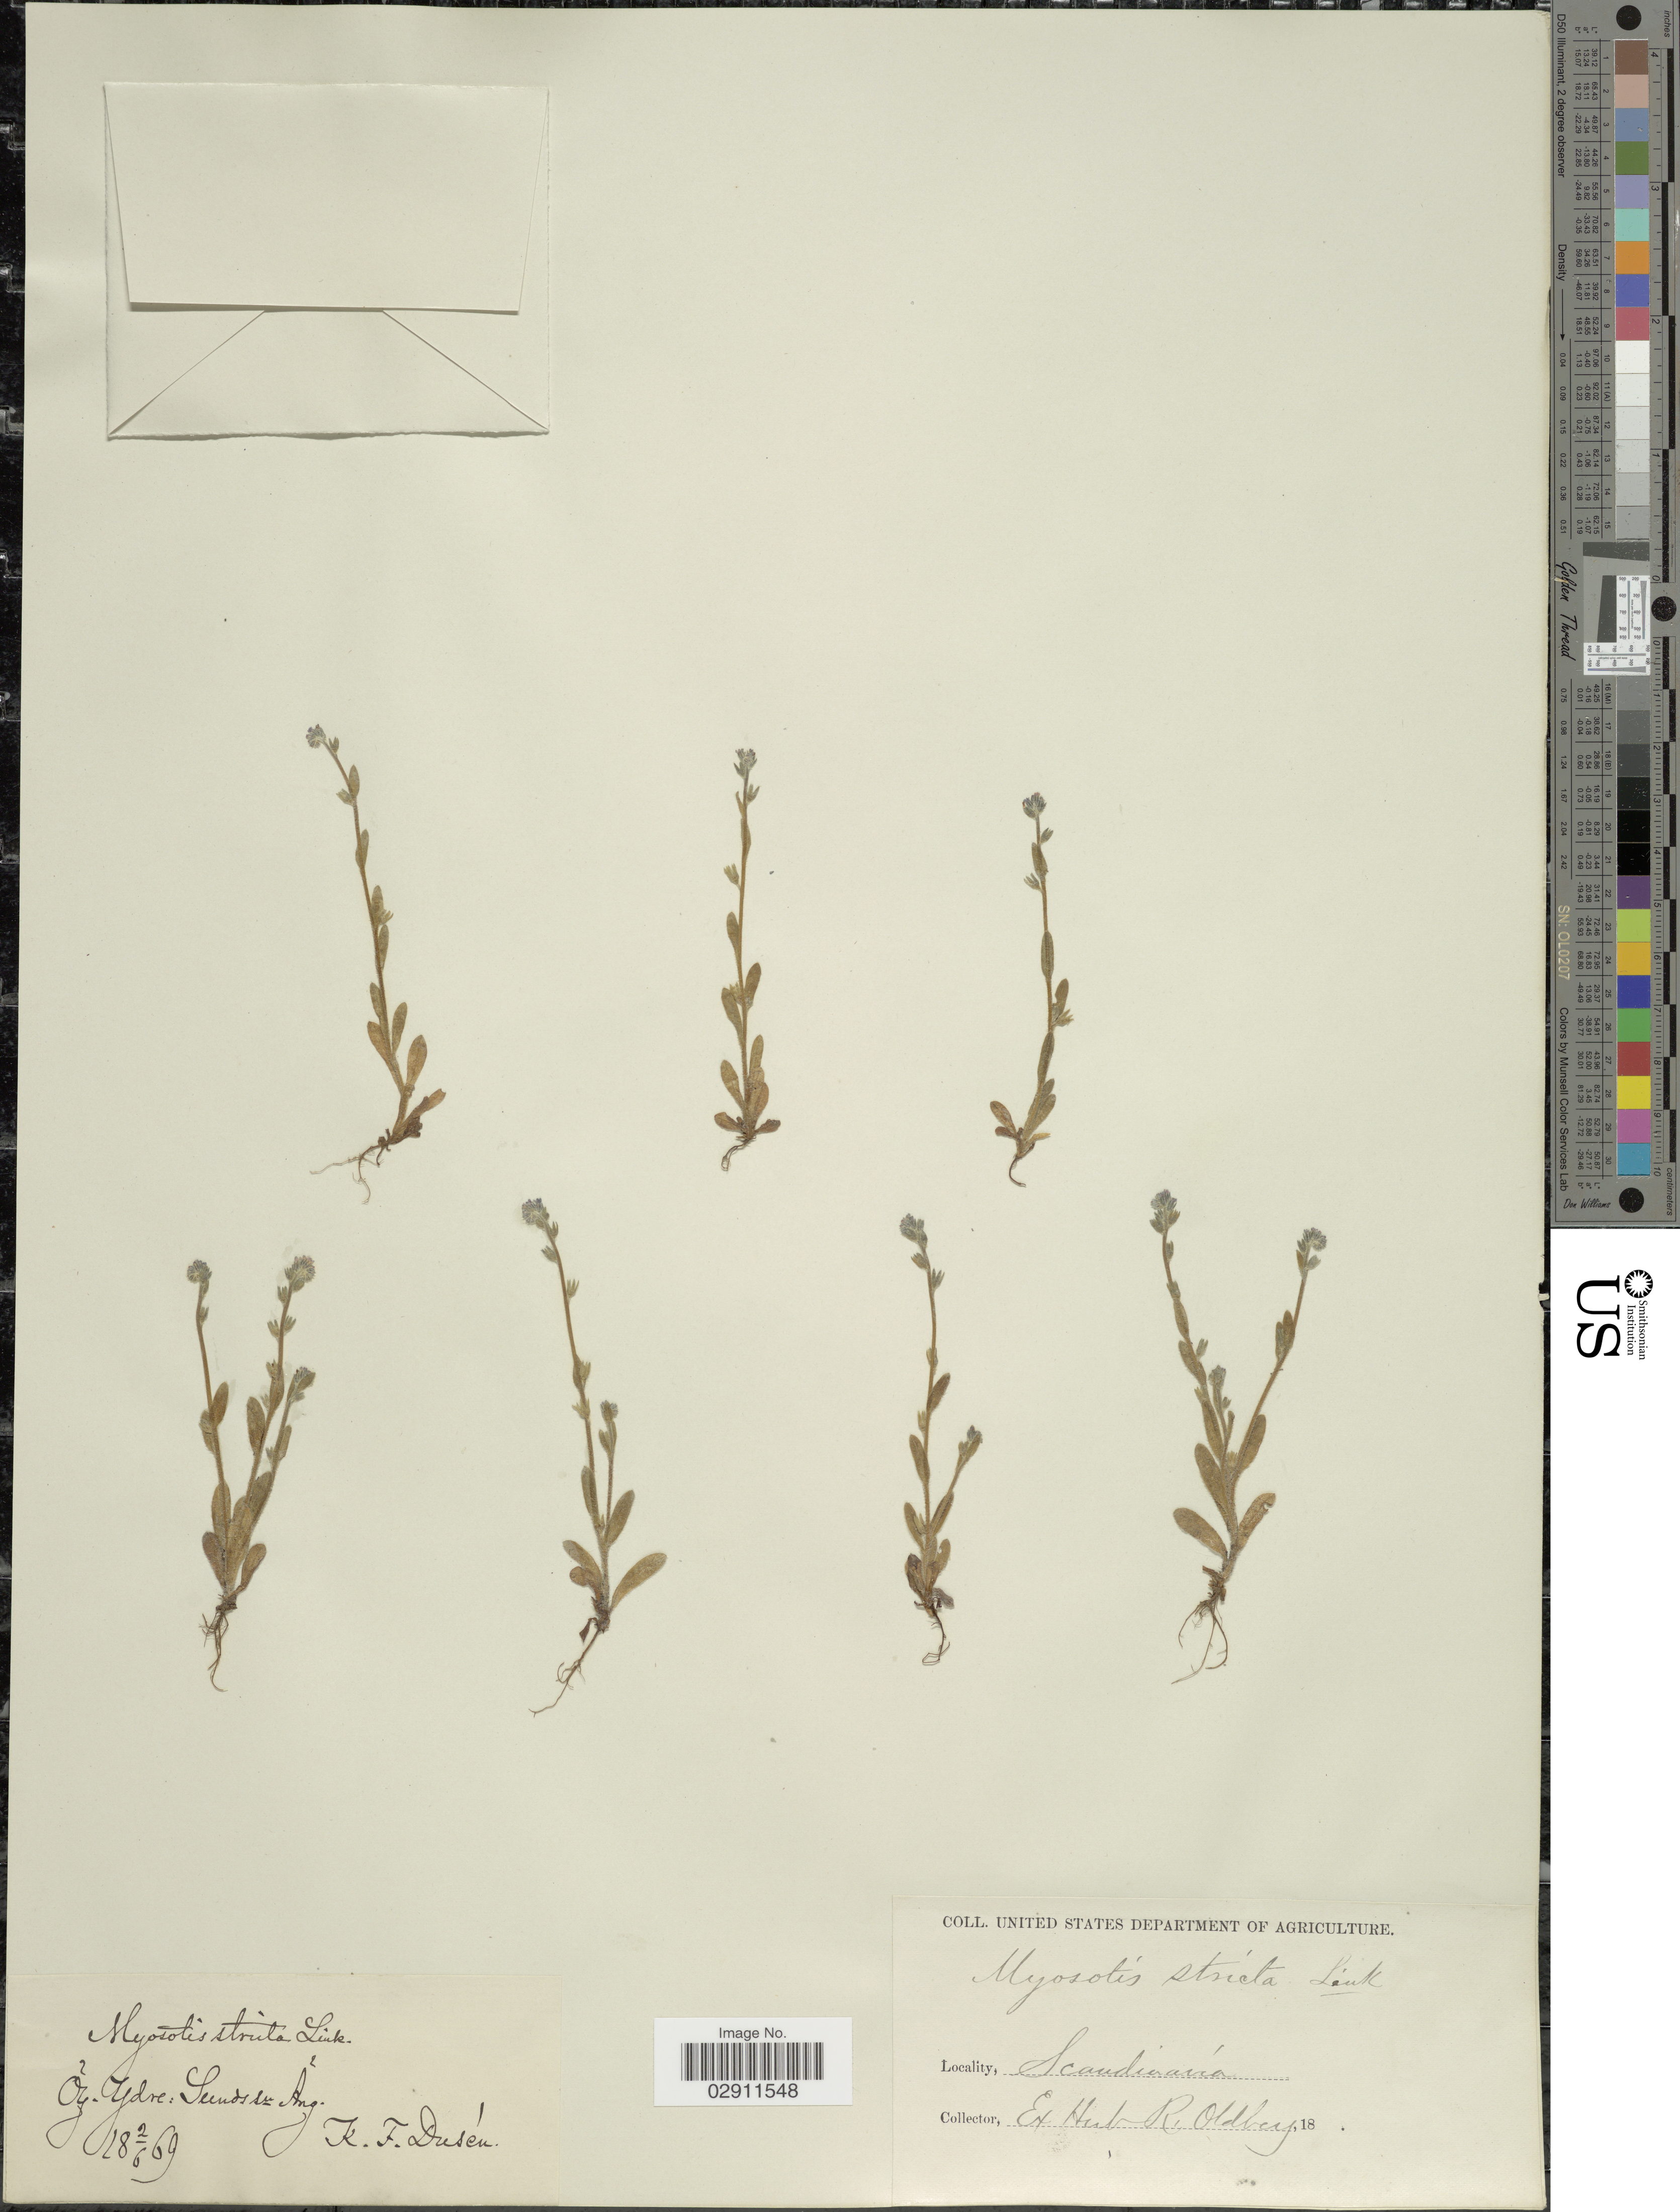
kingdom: Plantae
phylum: Tracheophyta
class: Magnoliopsida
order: Boraginales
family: Boraginaceae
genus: Myosotis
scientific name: Myosotis stricta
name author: Link ex Roem. & Schult.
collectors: K. Dusén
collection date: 1869-06-02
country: Sweden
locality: Scandinavia, Og. Ydre: Sund sn. Ang.